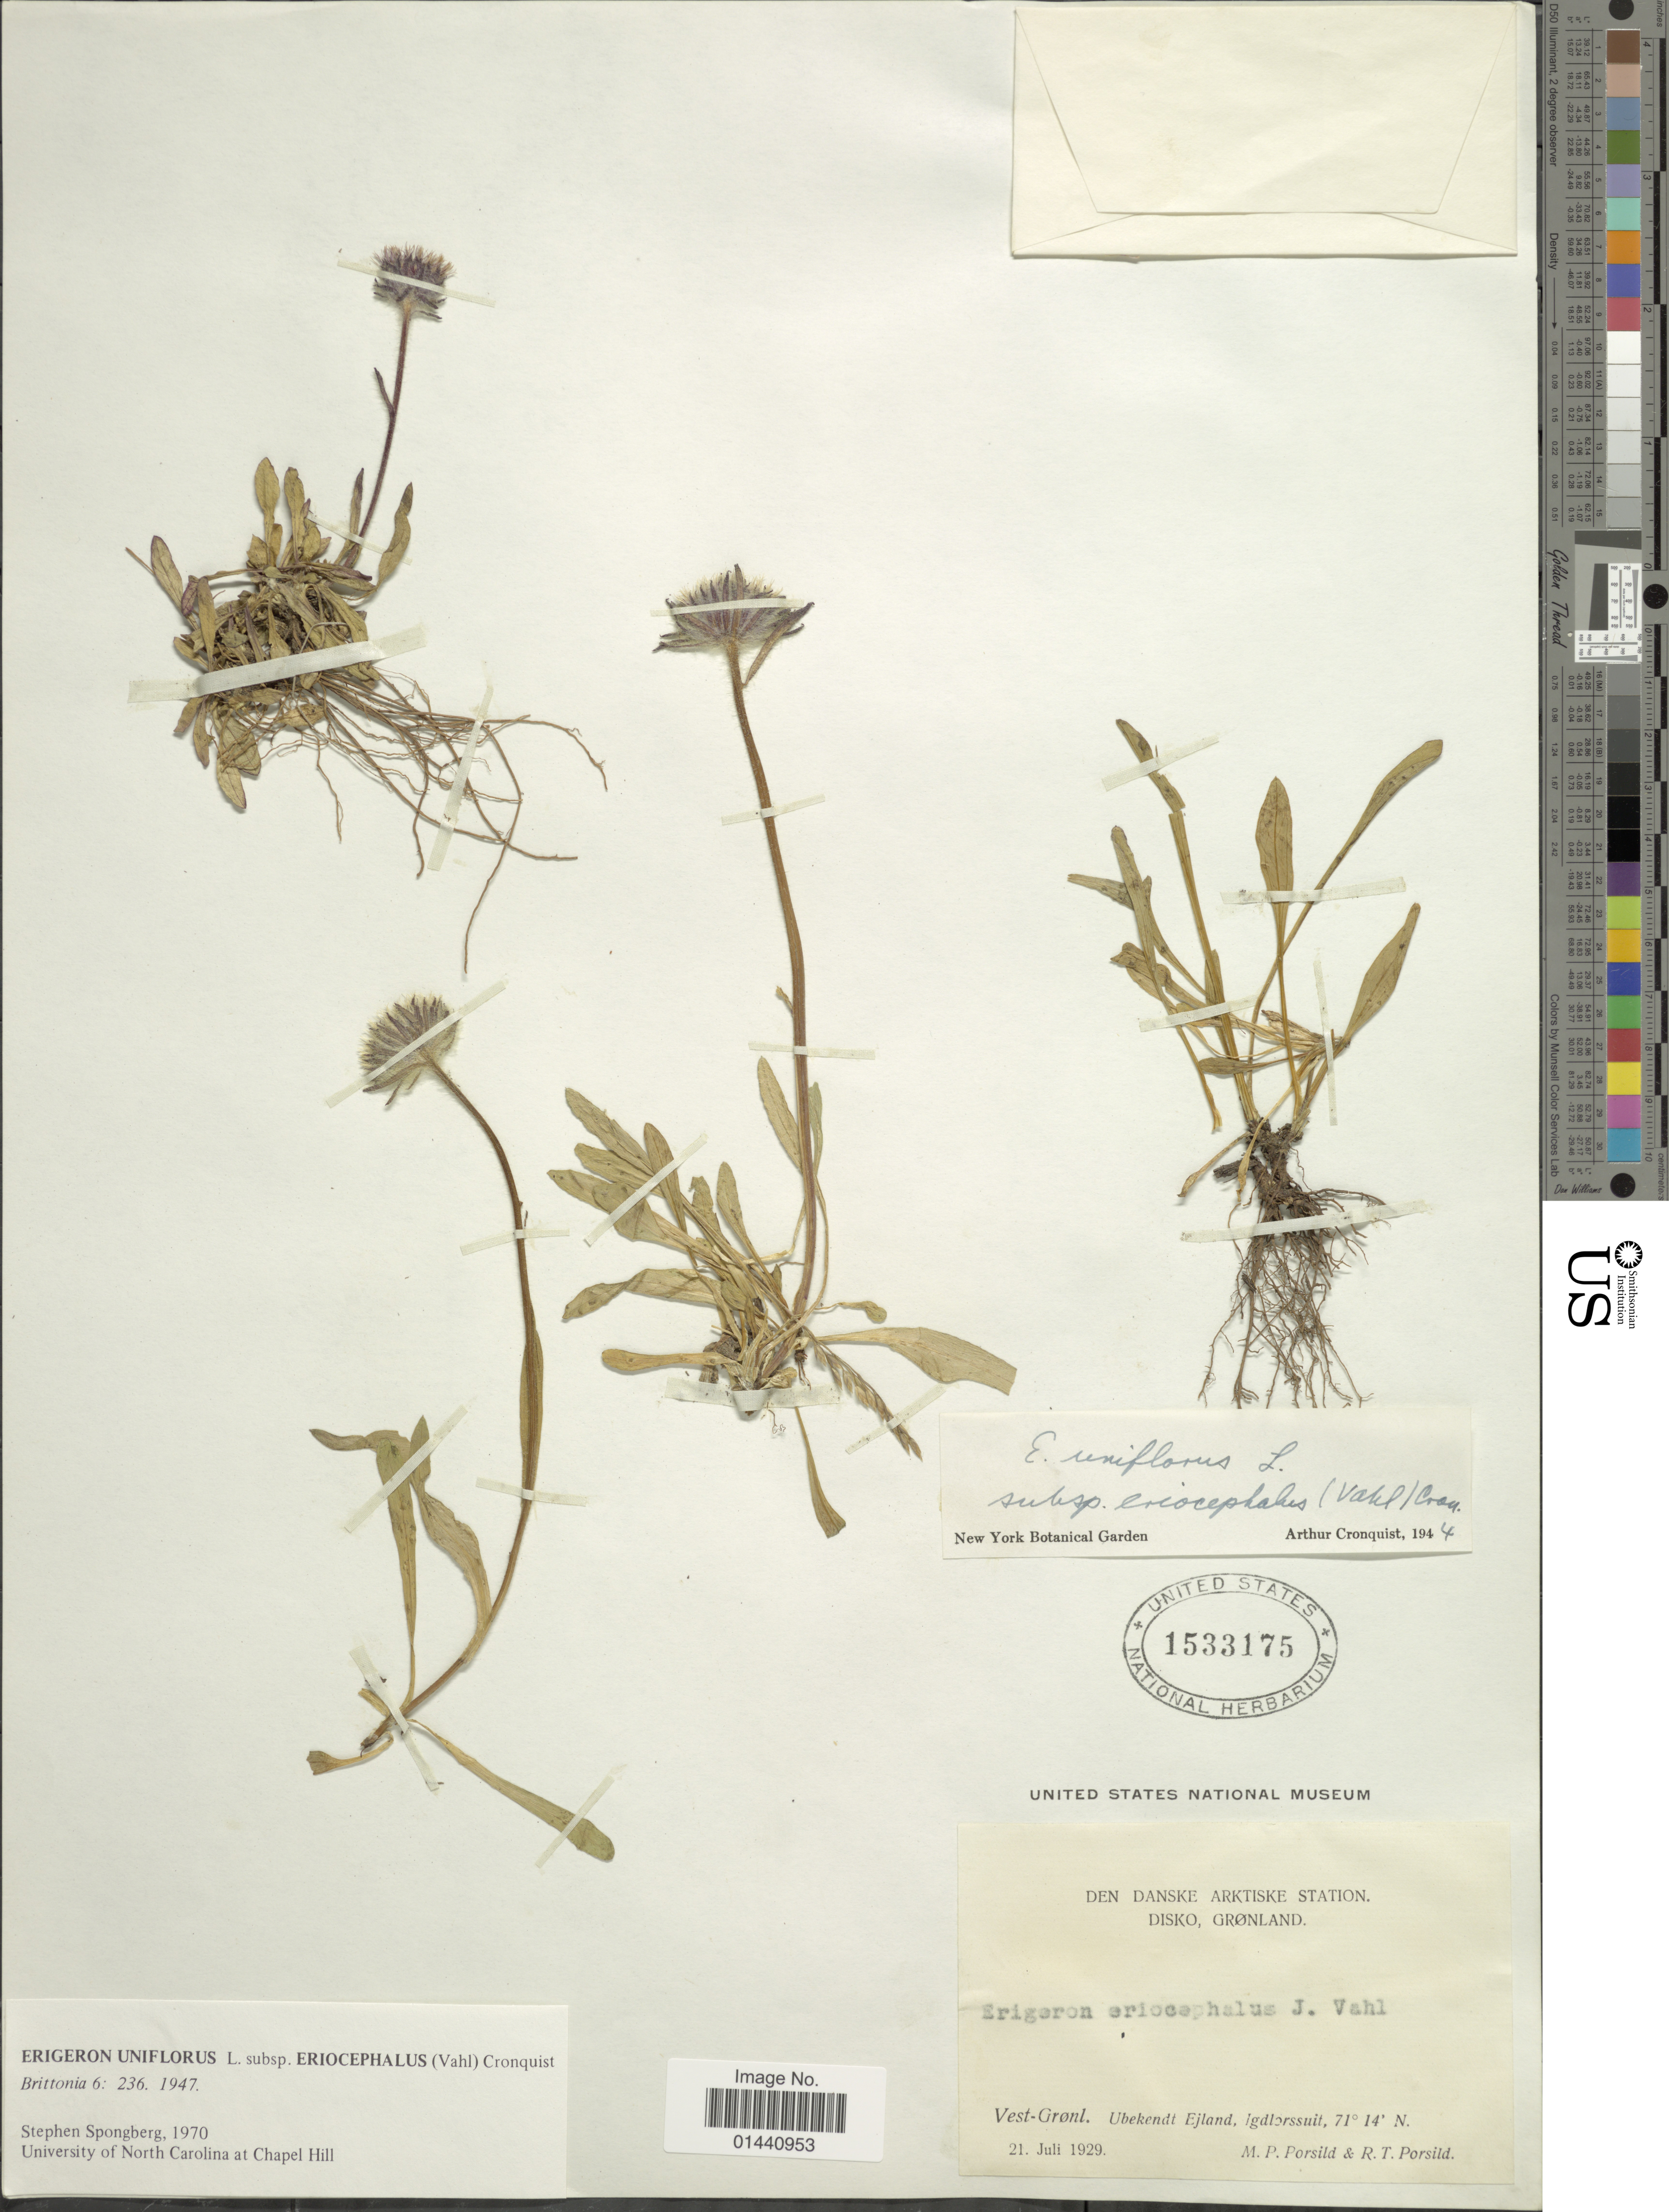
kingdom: Plantae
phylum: Tracheophyta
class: Magnoliopsida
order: Asterales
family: Asteraceae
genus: Erigeron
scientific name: Erigeron eriocephalus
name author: J. Vahl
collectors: M. P. Porsild & R. T. Porsild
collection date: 1929-07-21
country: Greenland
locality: Vest-Grønl. Ubekendt Ejland, Igdlorssuit.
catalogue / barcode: US 1533175